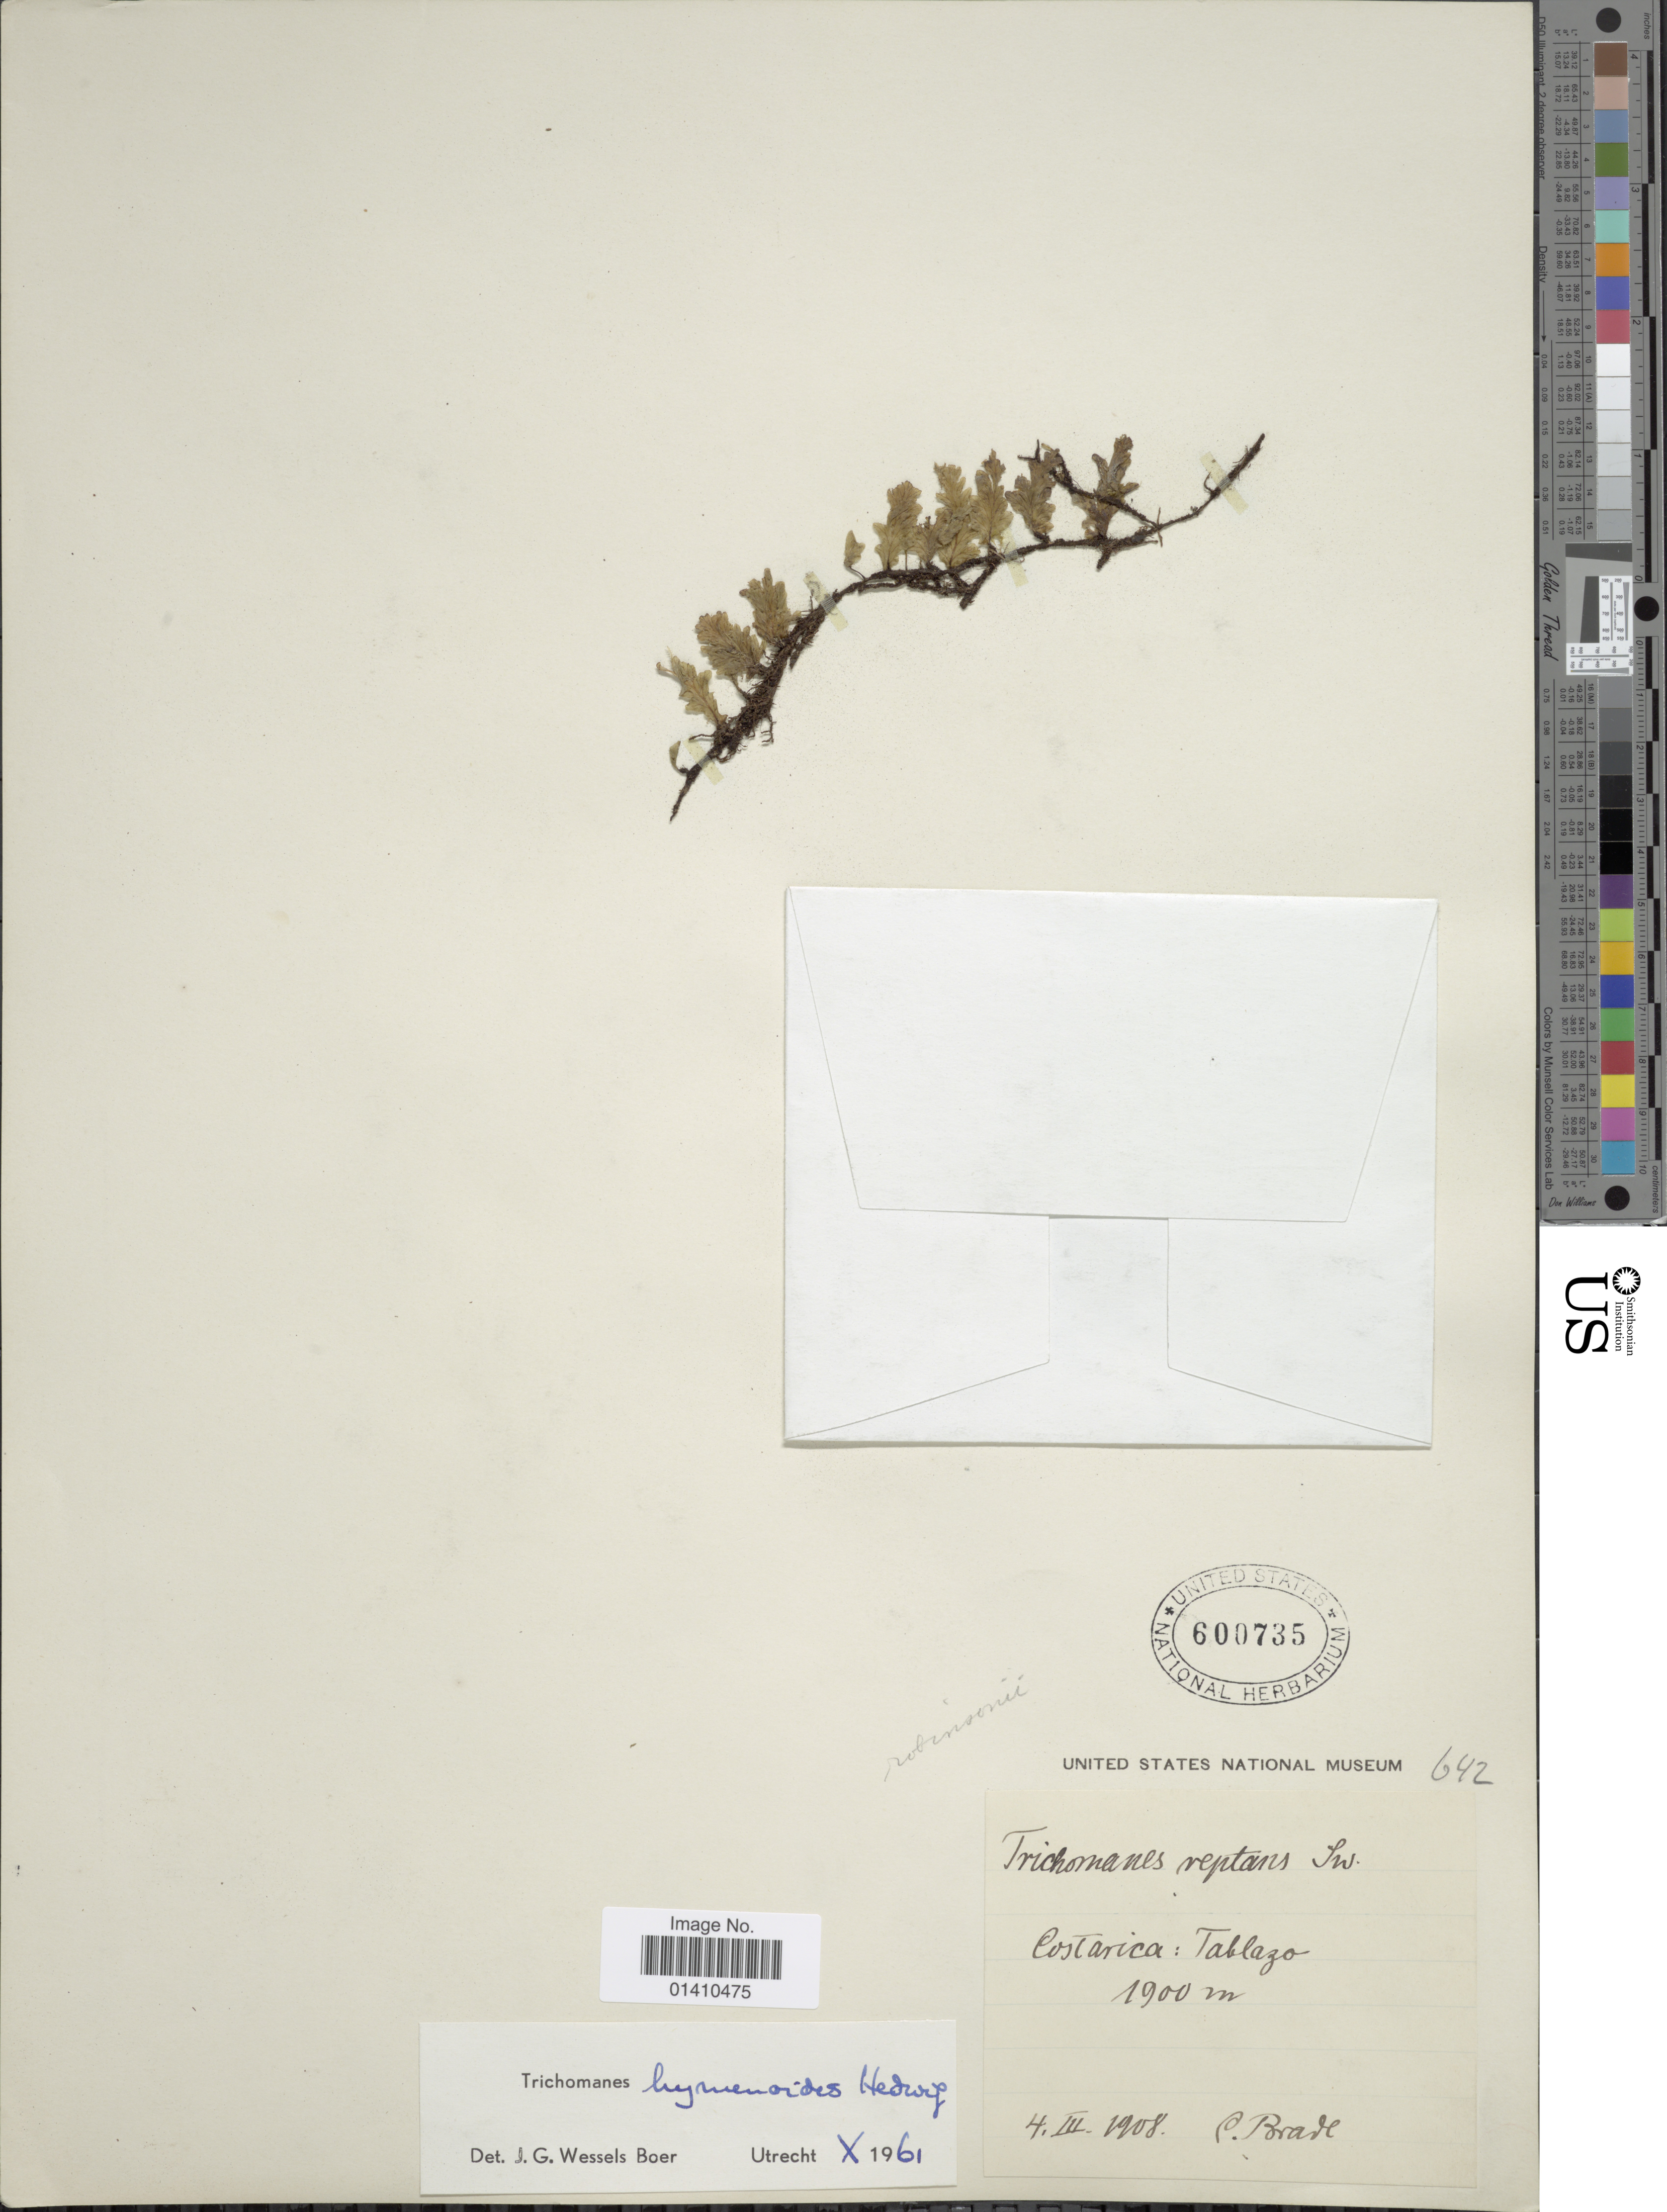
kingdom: Plantae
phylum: Tracheophyta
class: Polypodiopsida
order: Hymenophyllales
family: Hymenophyllaceae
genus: Didymoglossum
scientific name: Didymoglossum hymenoides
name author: (Hedw.) Copel.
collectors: C. Brade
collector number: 642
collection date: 1908-03-04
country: Costa Rica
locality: Tablazo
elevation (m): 1900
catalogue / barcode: US 600735